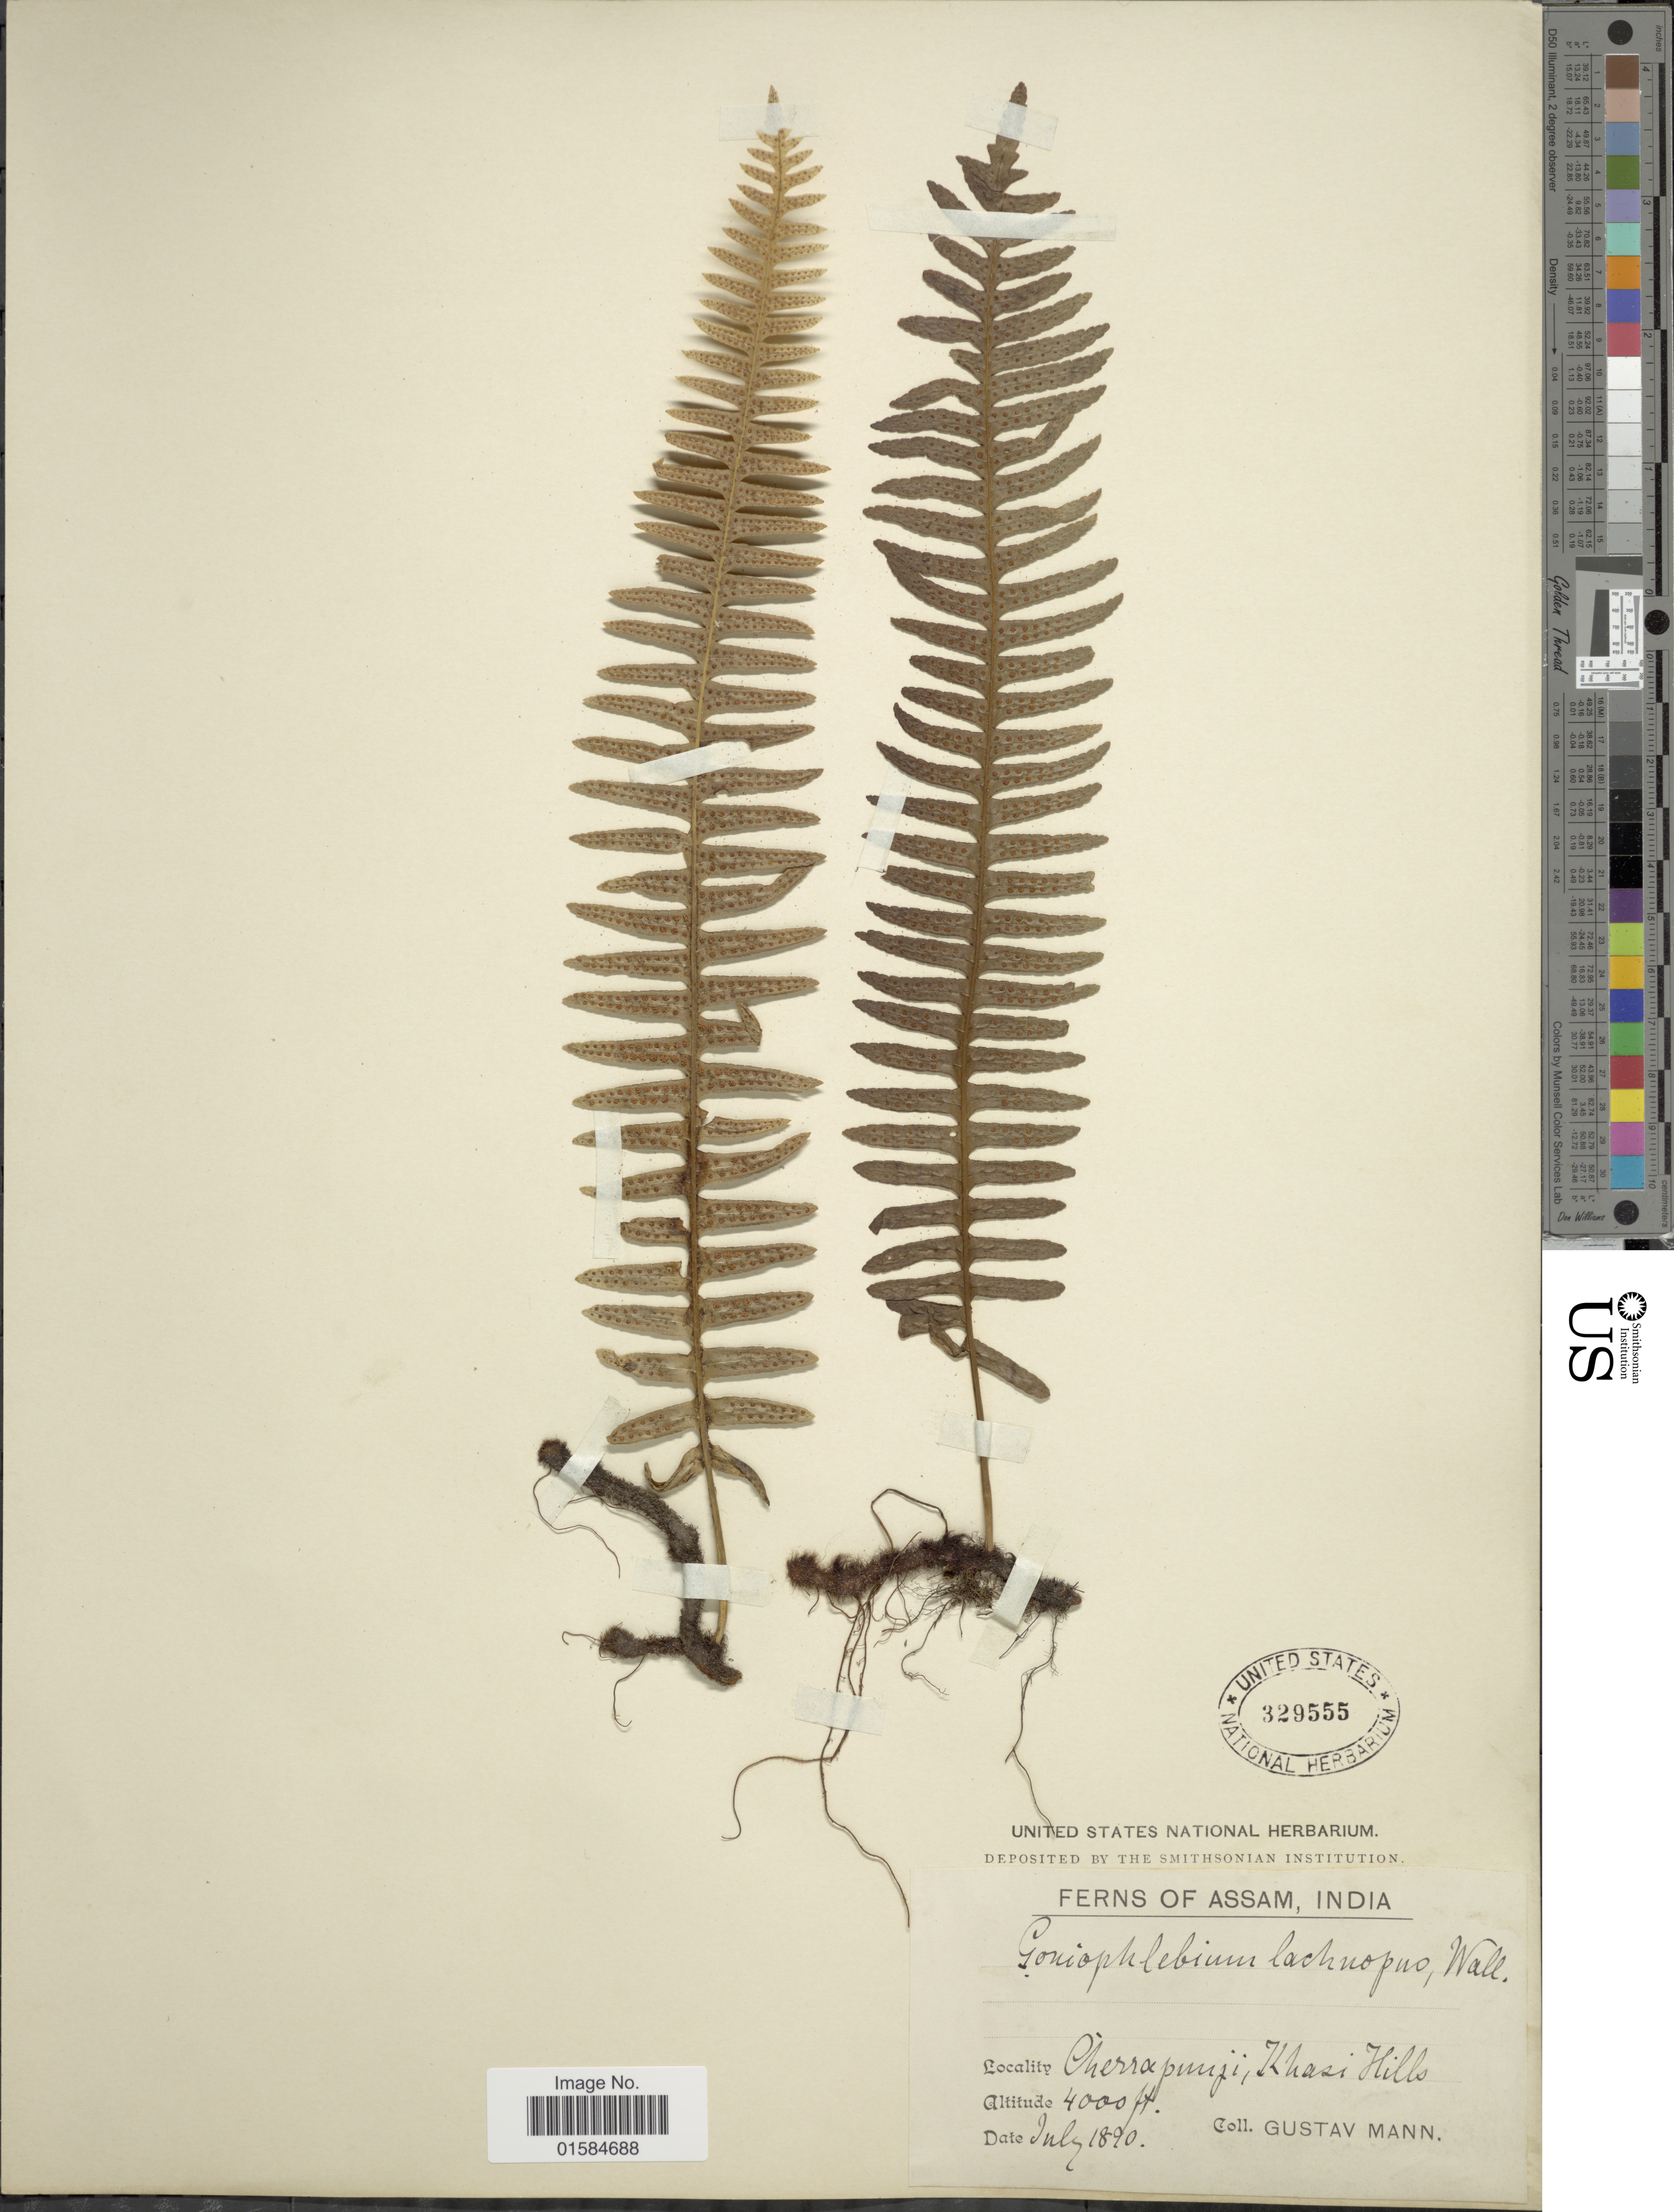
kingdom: Plantae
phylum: Tracheophyta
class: Polypodiopsida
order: Polypodiales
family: Polypodiaceae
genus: Goniophlebium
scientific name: Goniophlebium lachnopus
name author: (Wall. ex Hook.) J. Sm.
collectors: G. Mann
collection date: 1890-07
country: India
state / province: Meghalaya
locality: Cherrapunji, Khasi Hills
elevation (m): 1219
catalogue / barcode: US 329555